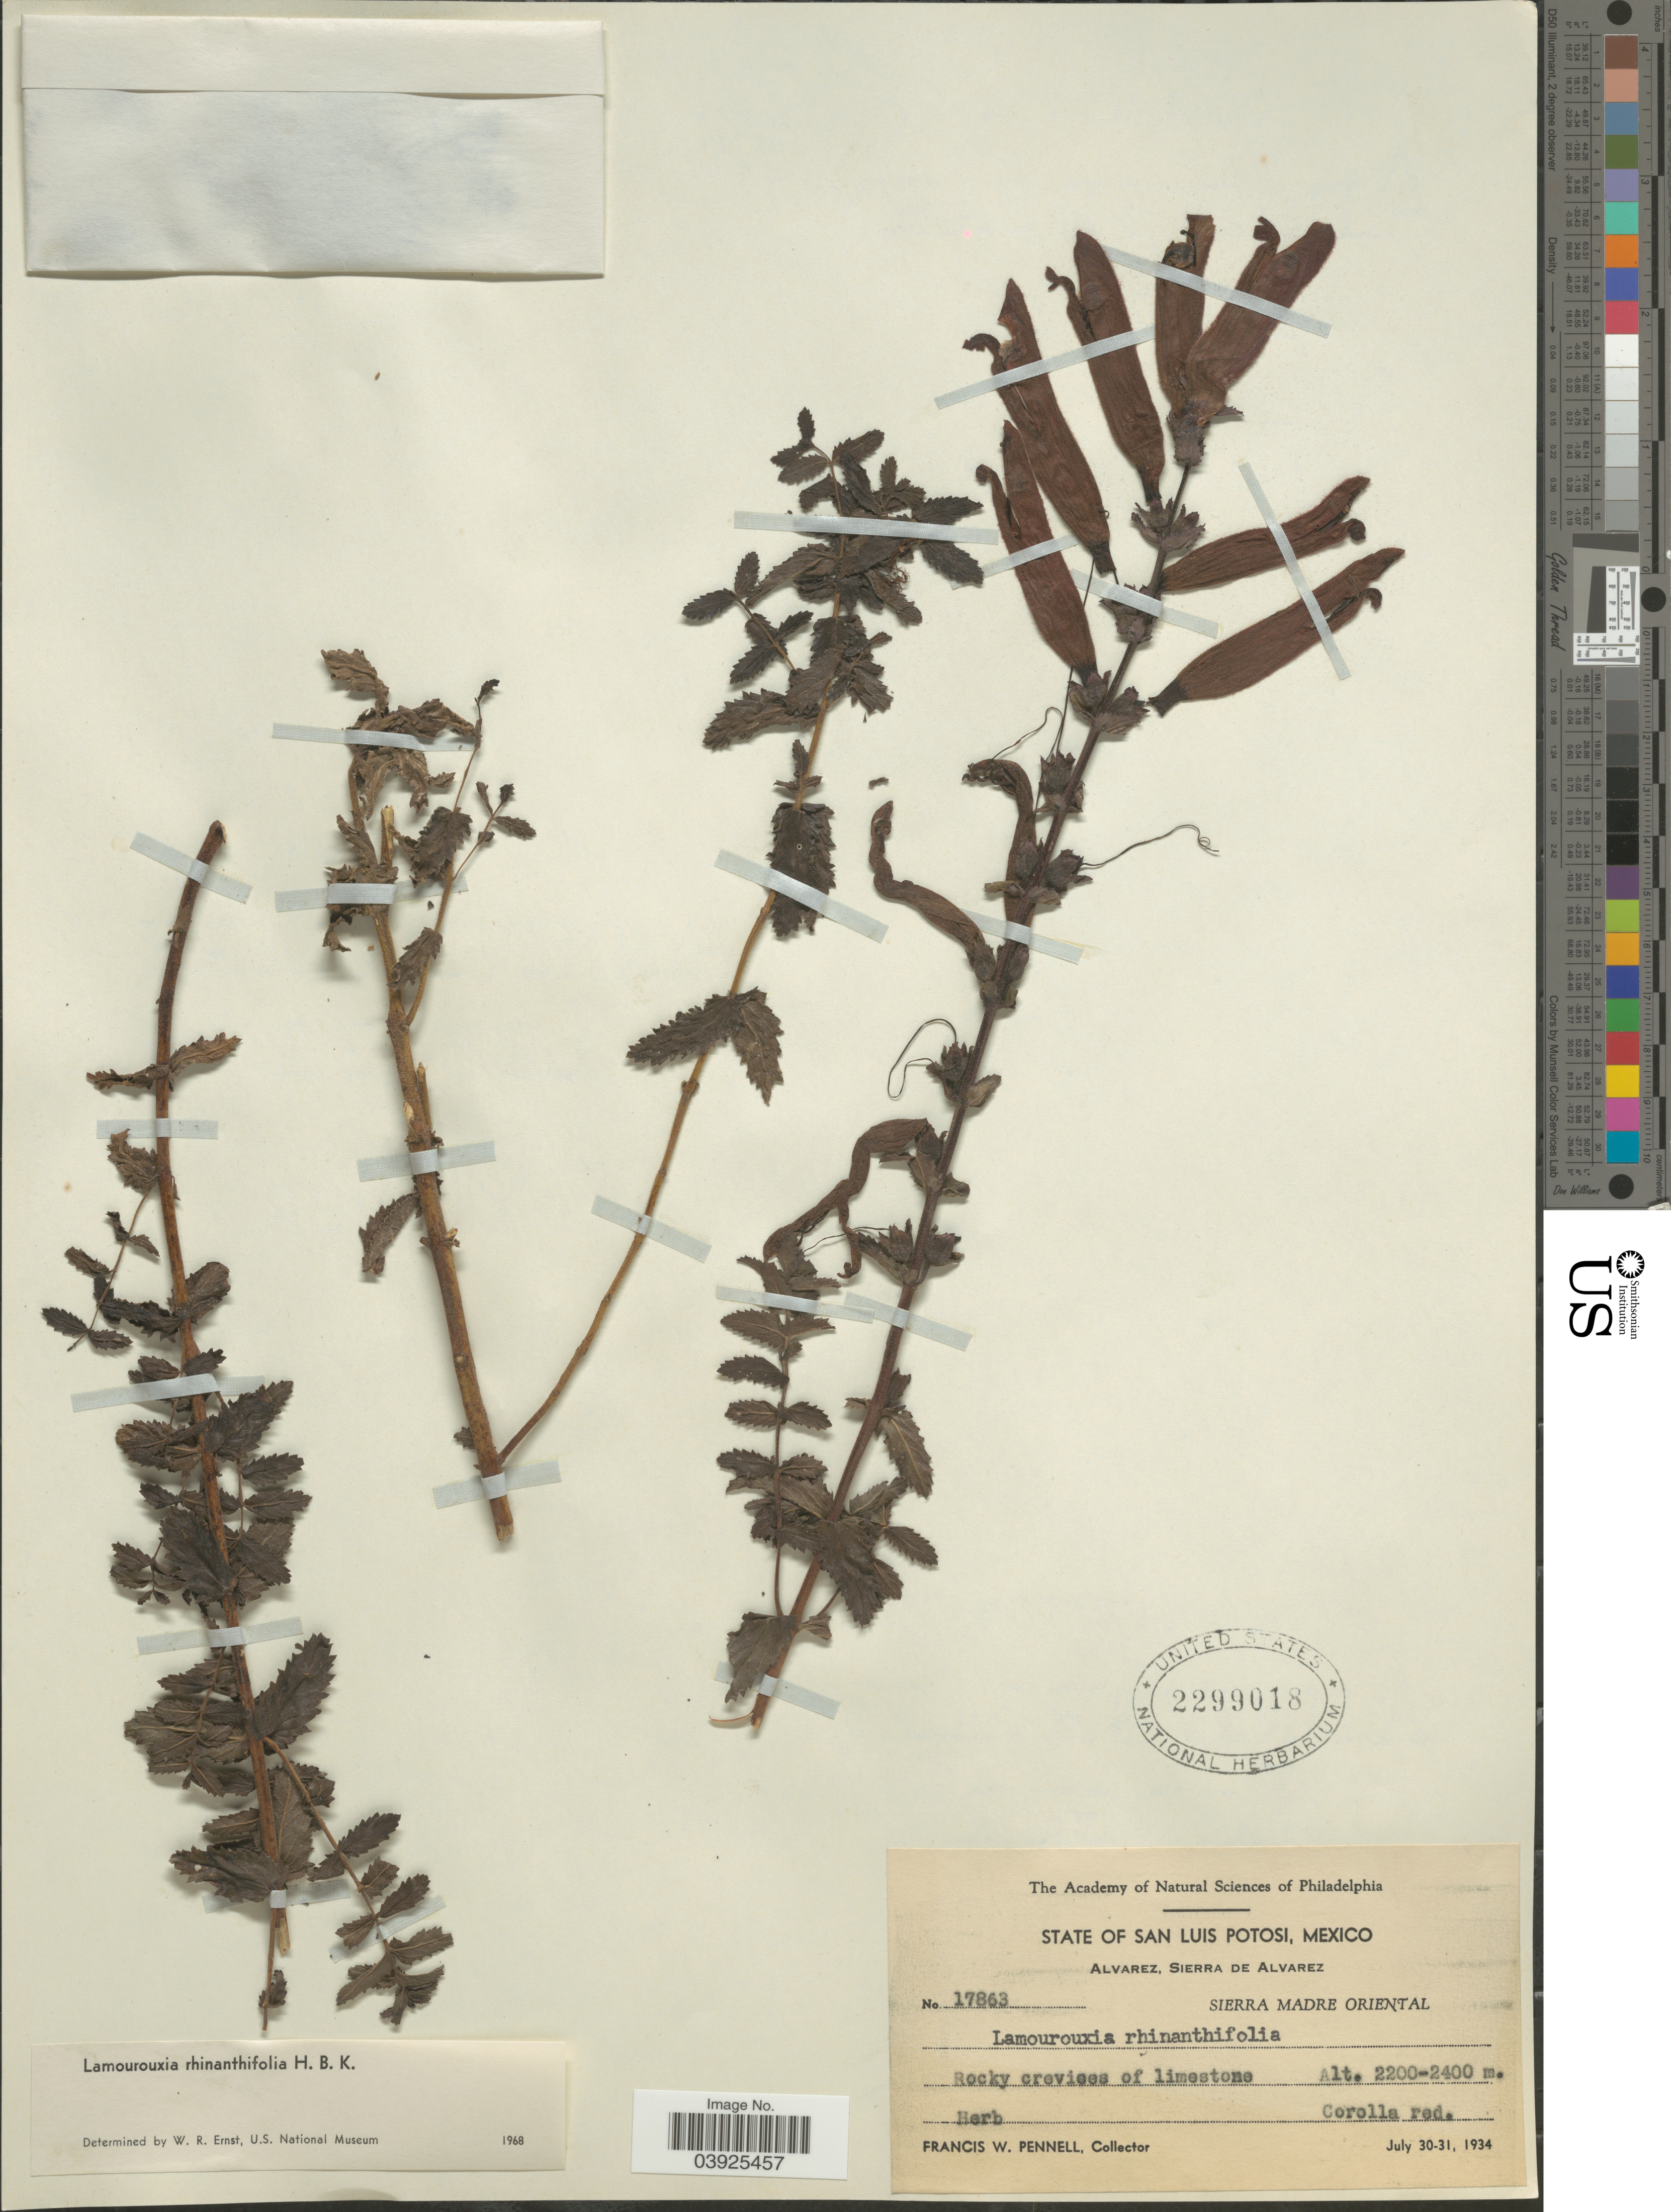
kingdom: Plantae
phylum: Tracheophyta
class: Magnoliopsida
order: Lamiales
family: Orobanchaceae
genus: Lamourouxia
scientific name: Lamourouxia rhinanthifolia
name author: Kunth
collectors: F. W. Pennell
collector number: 17863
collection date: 1934-07-30/1934-07-31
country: Mexico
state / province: San Luis Potosí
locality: Alvarez, Sierra de Alvarez. Sierra Madre Oriental.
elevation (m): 2200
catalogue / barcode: US 2299018